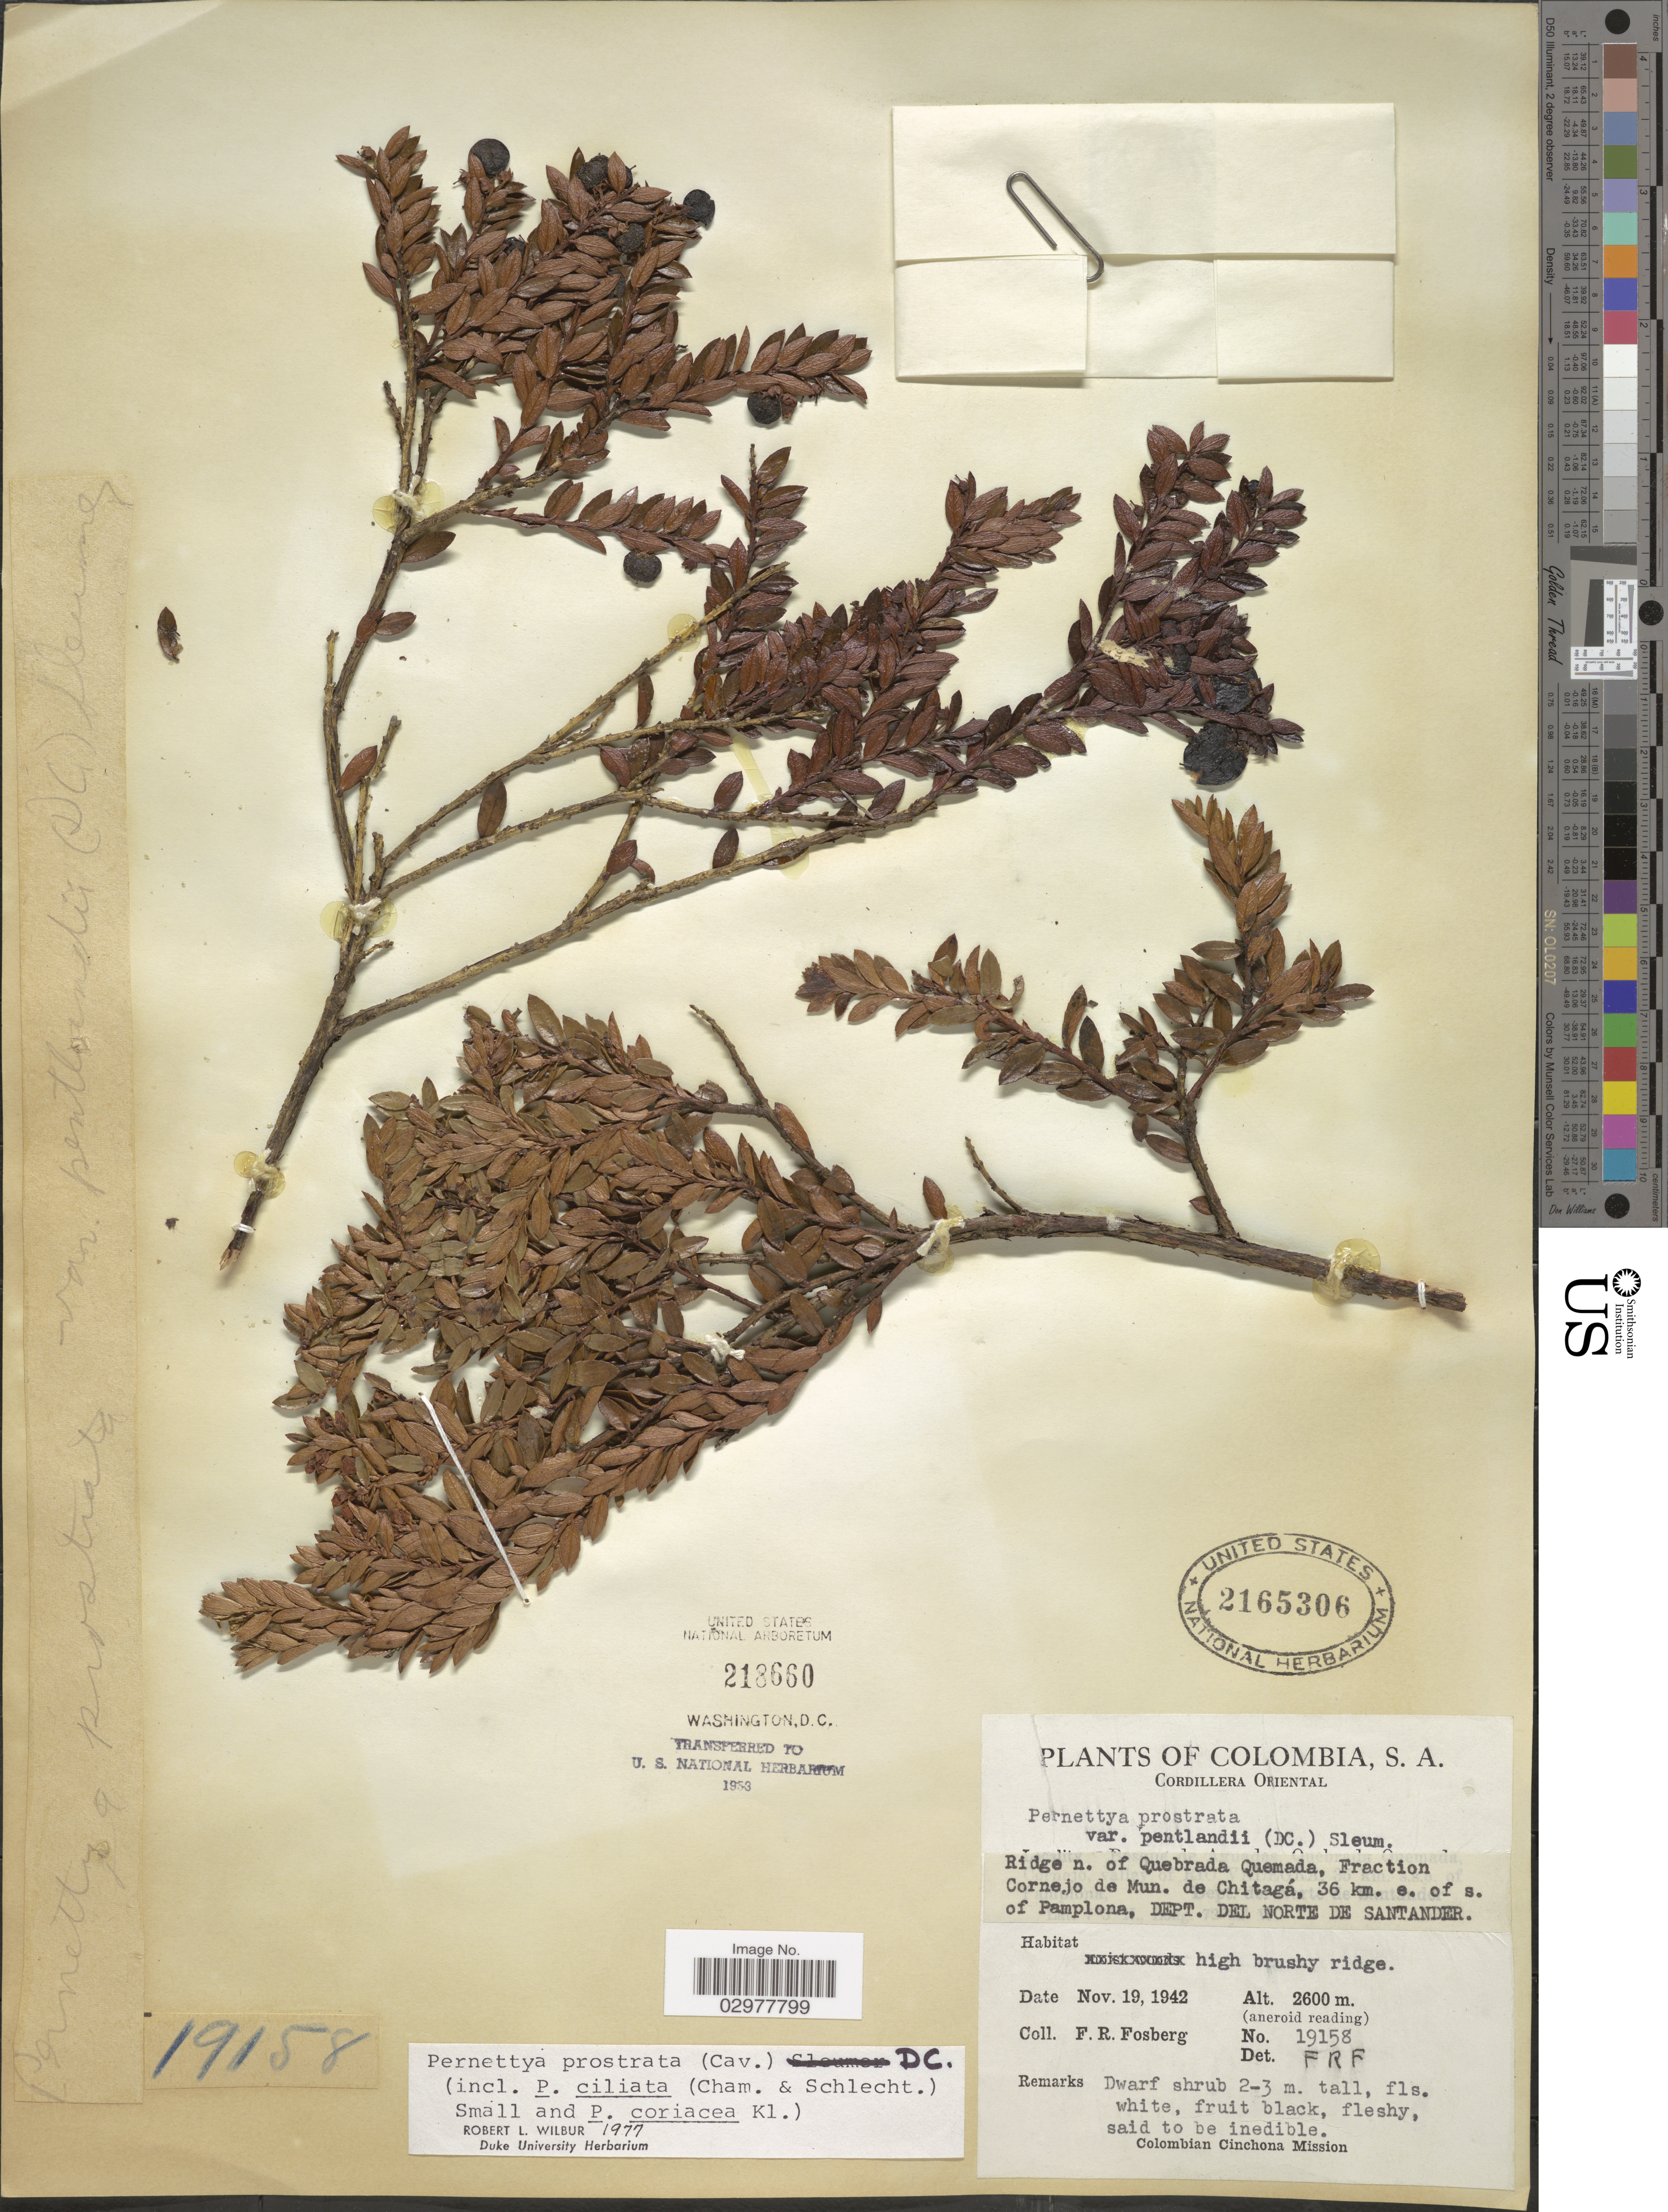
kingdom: Plantae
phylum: Tracheophyta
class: Magnoliopsida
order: Ericales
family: Ericaceae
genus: Pernettya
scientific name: Pernettya prostrata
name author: (Cav.) DC.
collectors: F. R. Fosberg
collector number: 19158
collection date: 1942-11-19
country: Colombia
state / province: Norte de Santander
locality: Cordillera Oriental, Ridge n. of Quebrada Quemada, Fraction Cornejo, de Mun. de Chitagá, 36 km. e. of s. of Pamplona, Dept. del Norte de Santander.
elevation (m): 2600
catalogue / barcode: US 2165306